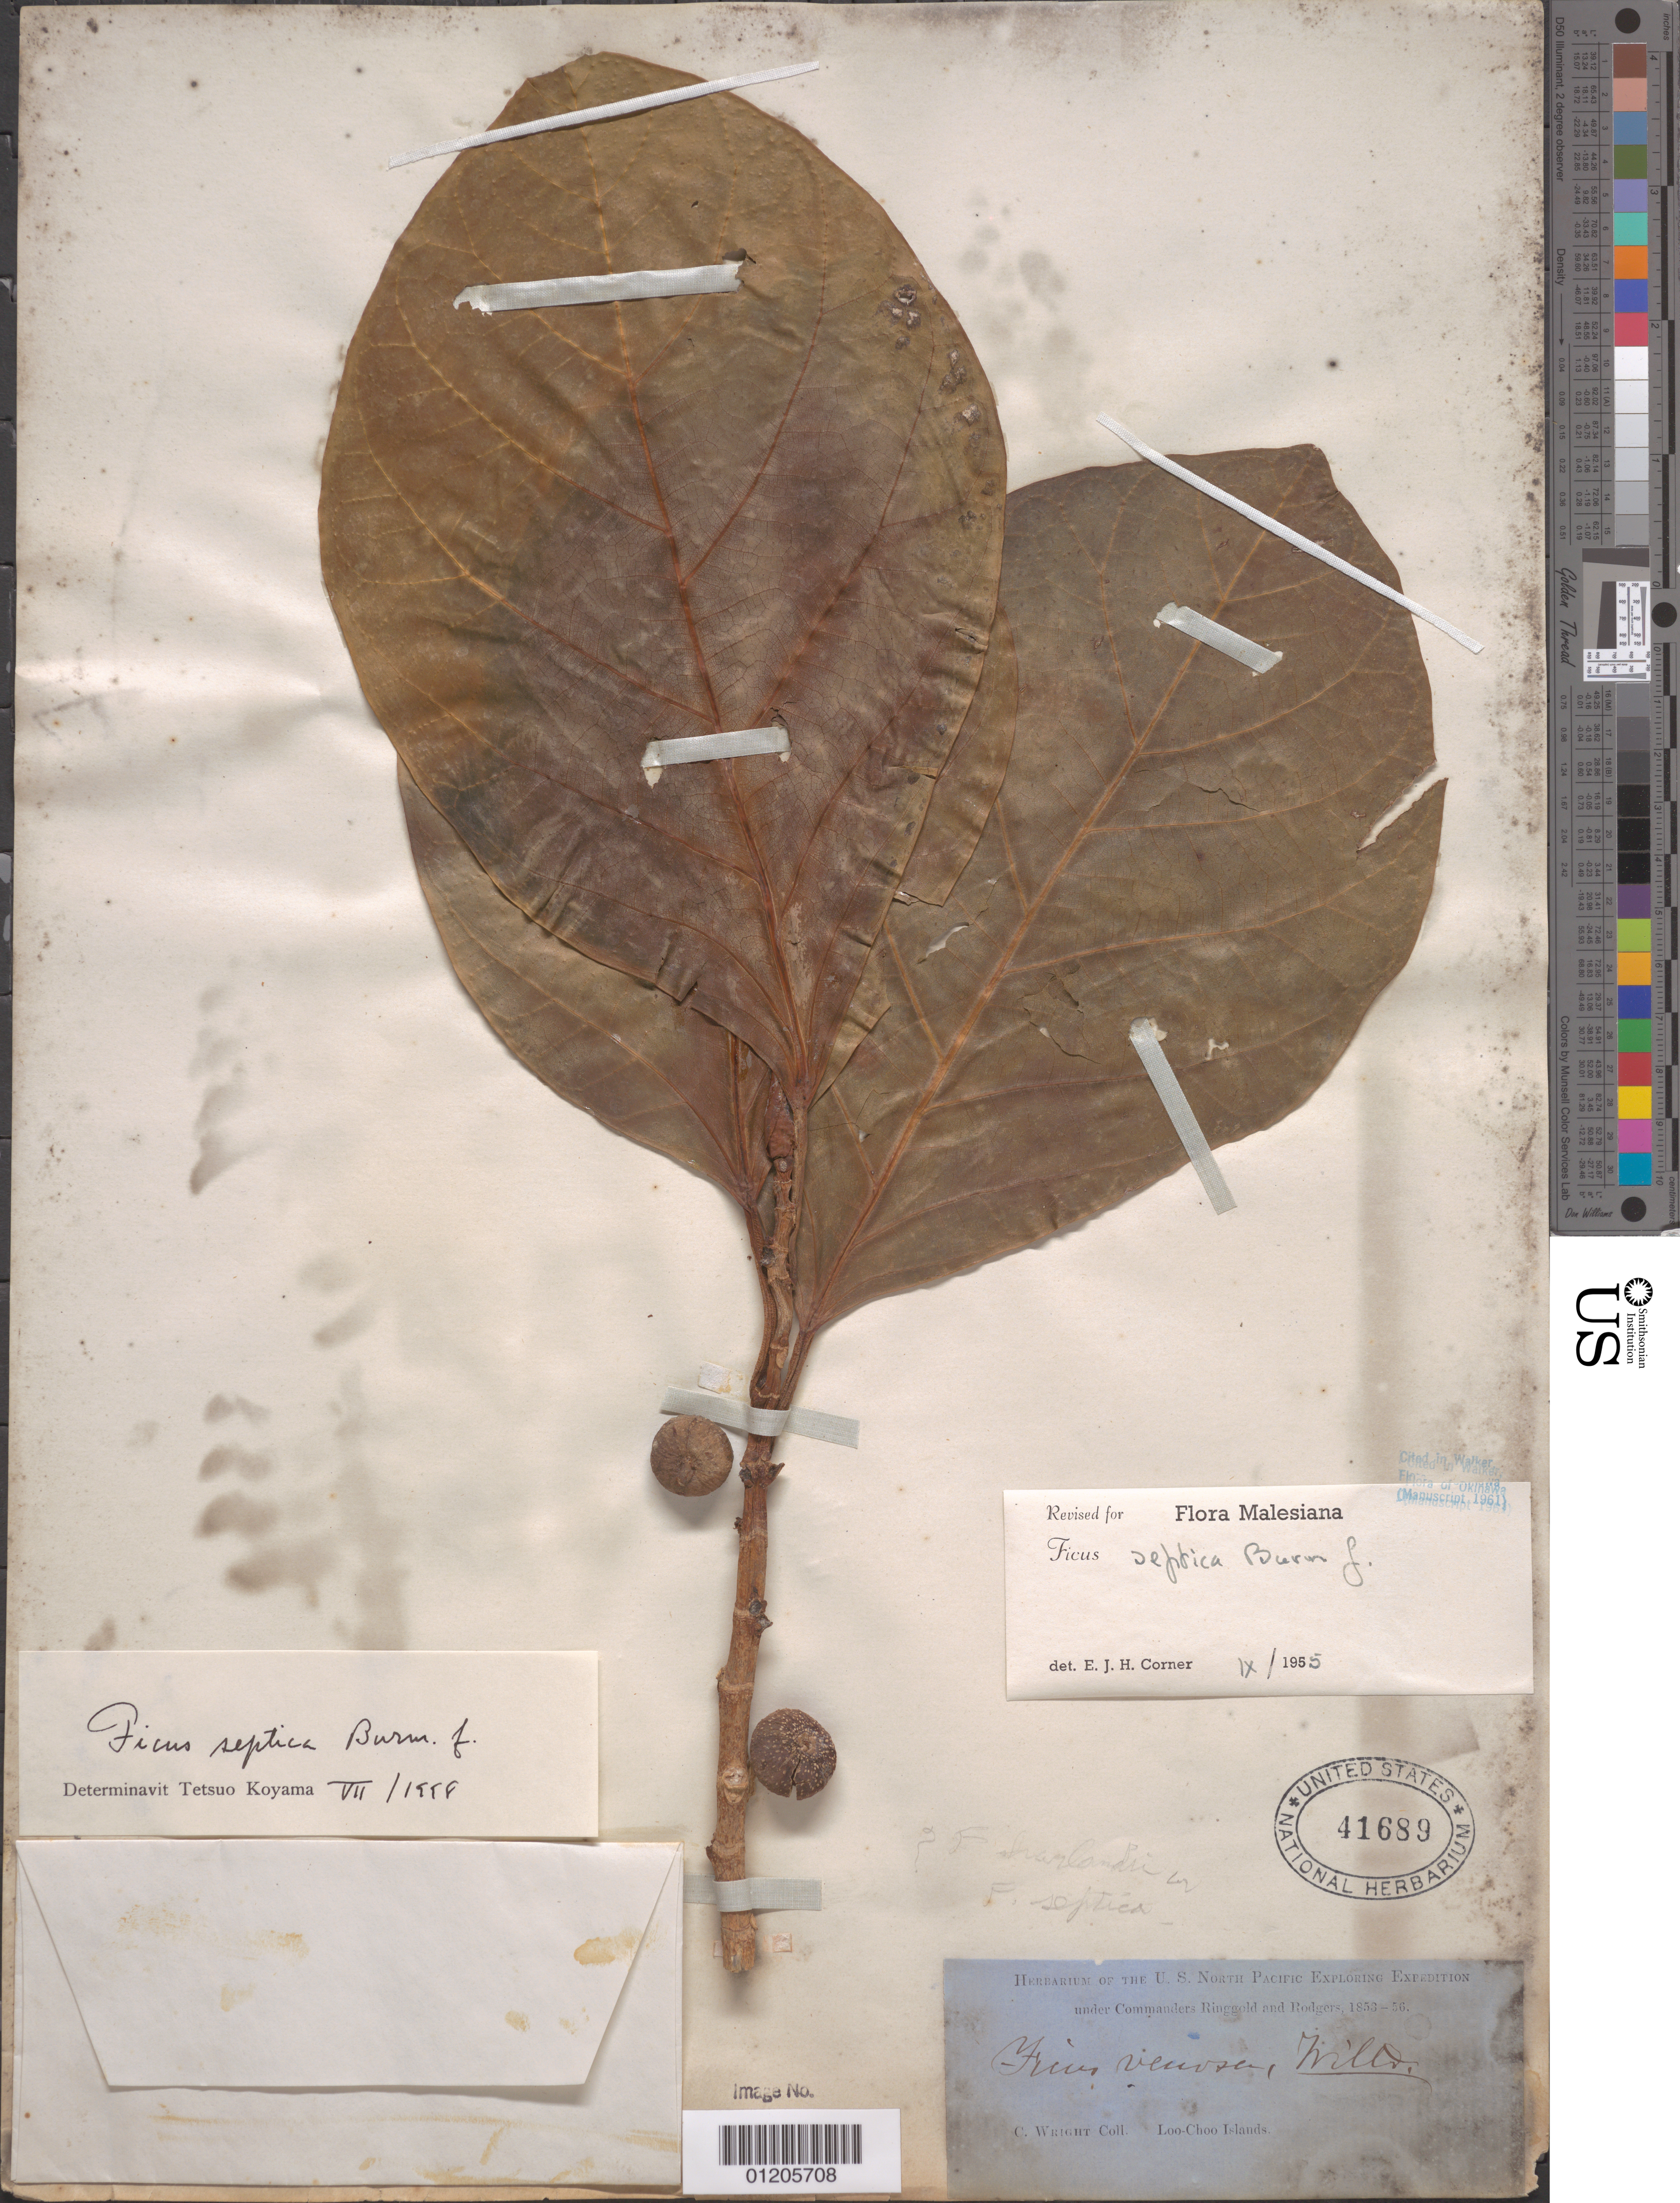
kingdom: Plantae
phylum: Tracheophyta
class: Magnoliopsida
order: Rosales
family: Moraceae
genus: Ficus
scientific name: Ficus septica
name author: Burm. f.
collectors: C. Wright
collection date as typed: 1853 to -- --- 1856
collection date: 1853/1856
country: Japan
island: Ryukyu Islands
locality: Loo Choo Islands.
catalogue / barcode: US 41689